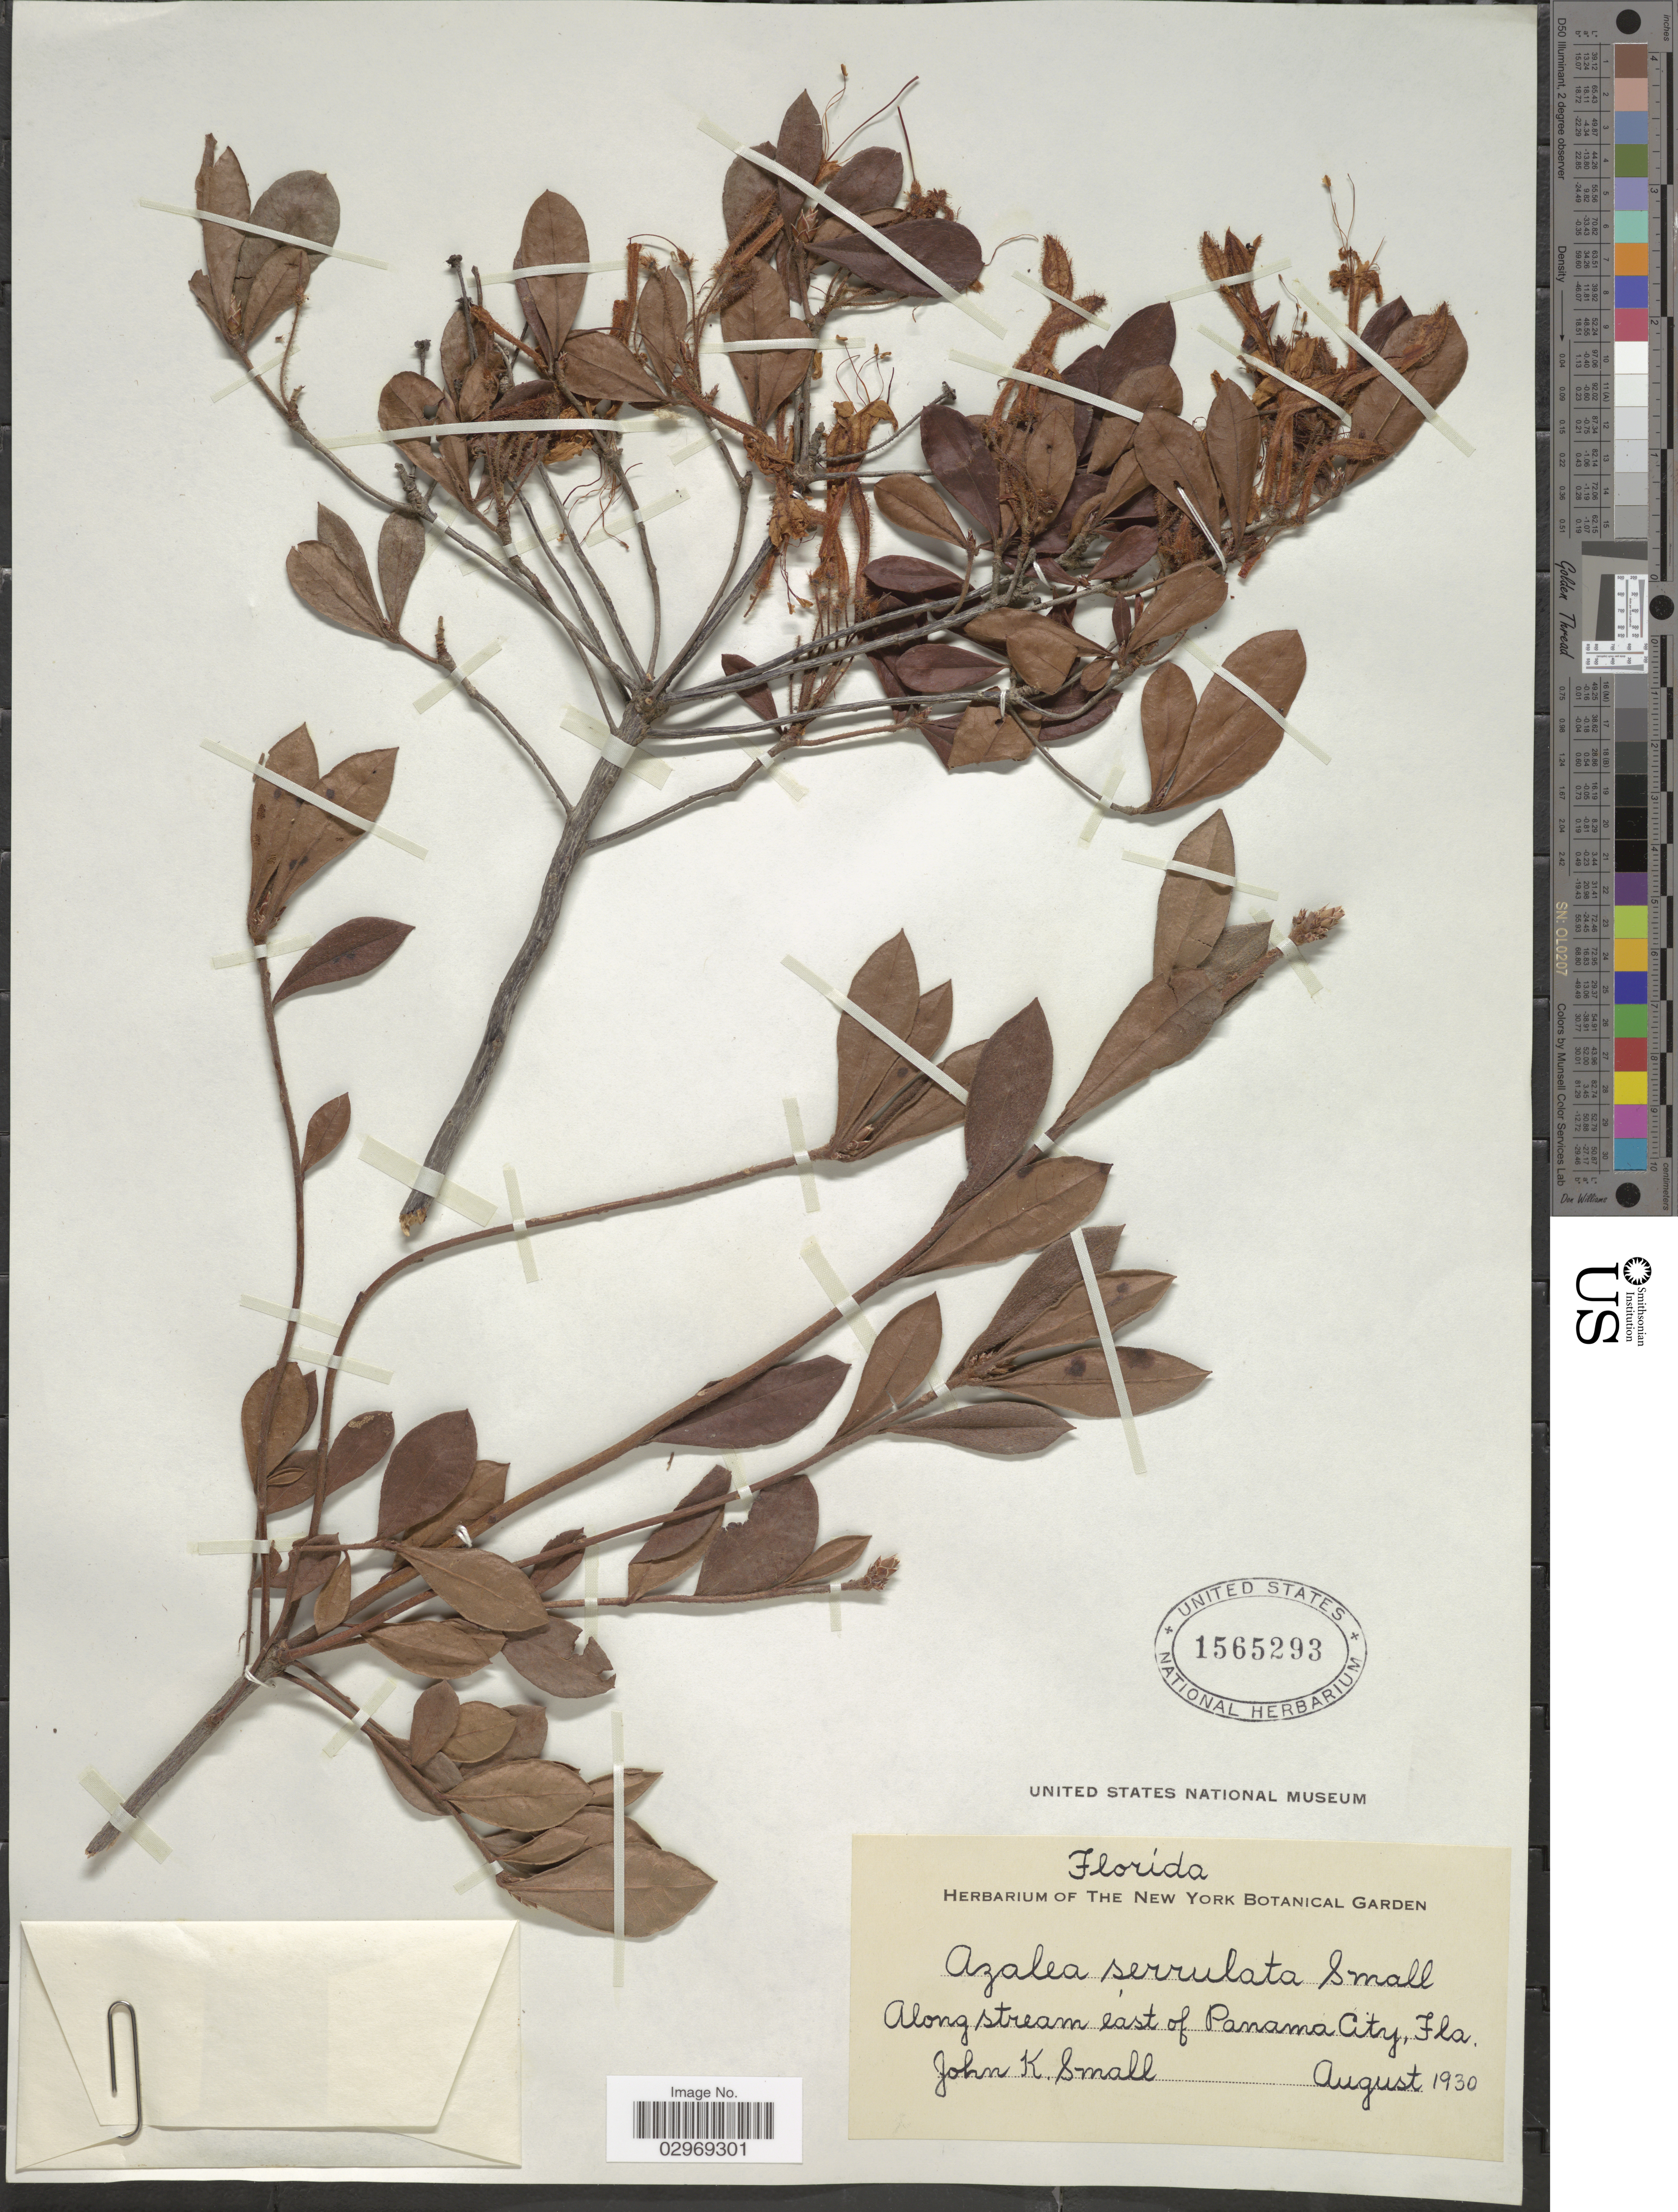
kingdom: Plantae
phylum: Tracheophyta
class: Magnoliopsida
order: Ericales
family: Ericaceae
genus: Rhododendron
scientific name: Rhododendron serrulatum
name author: (Small) Millais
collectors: J. K. Small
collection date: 1930-08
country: United States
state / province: Florida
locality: Along stream east of Panama City.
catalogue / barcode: US 1565293